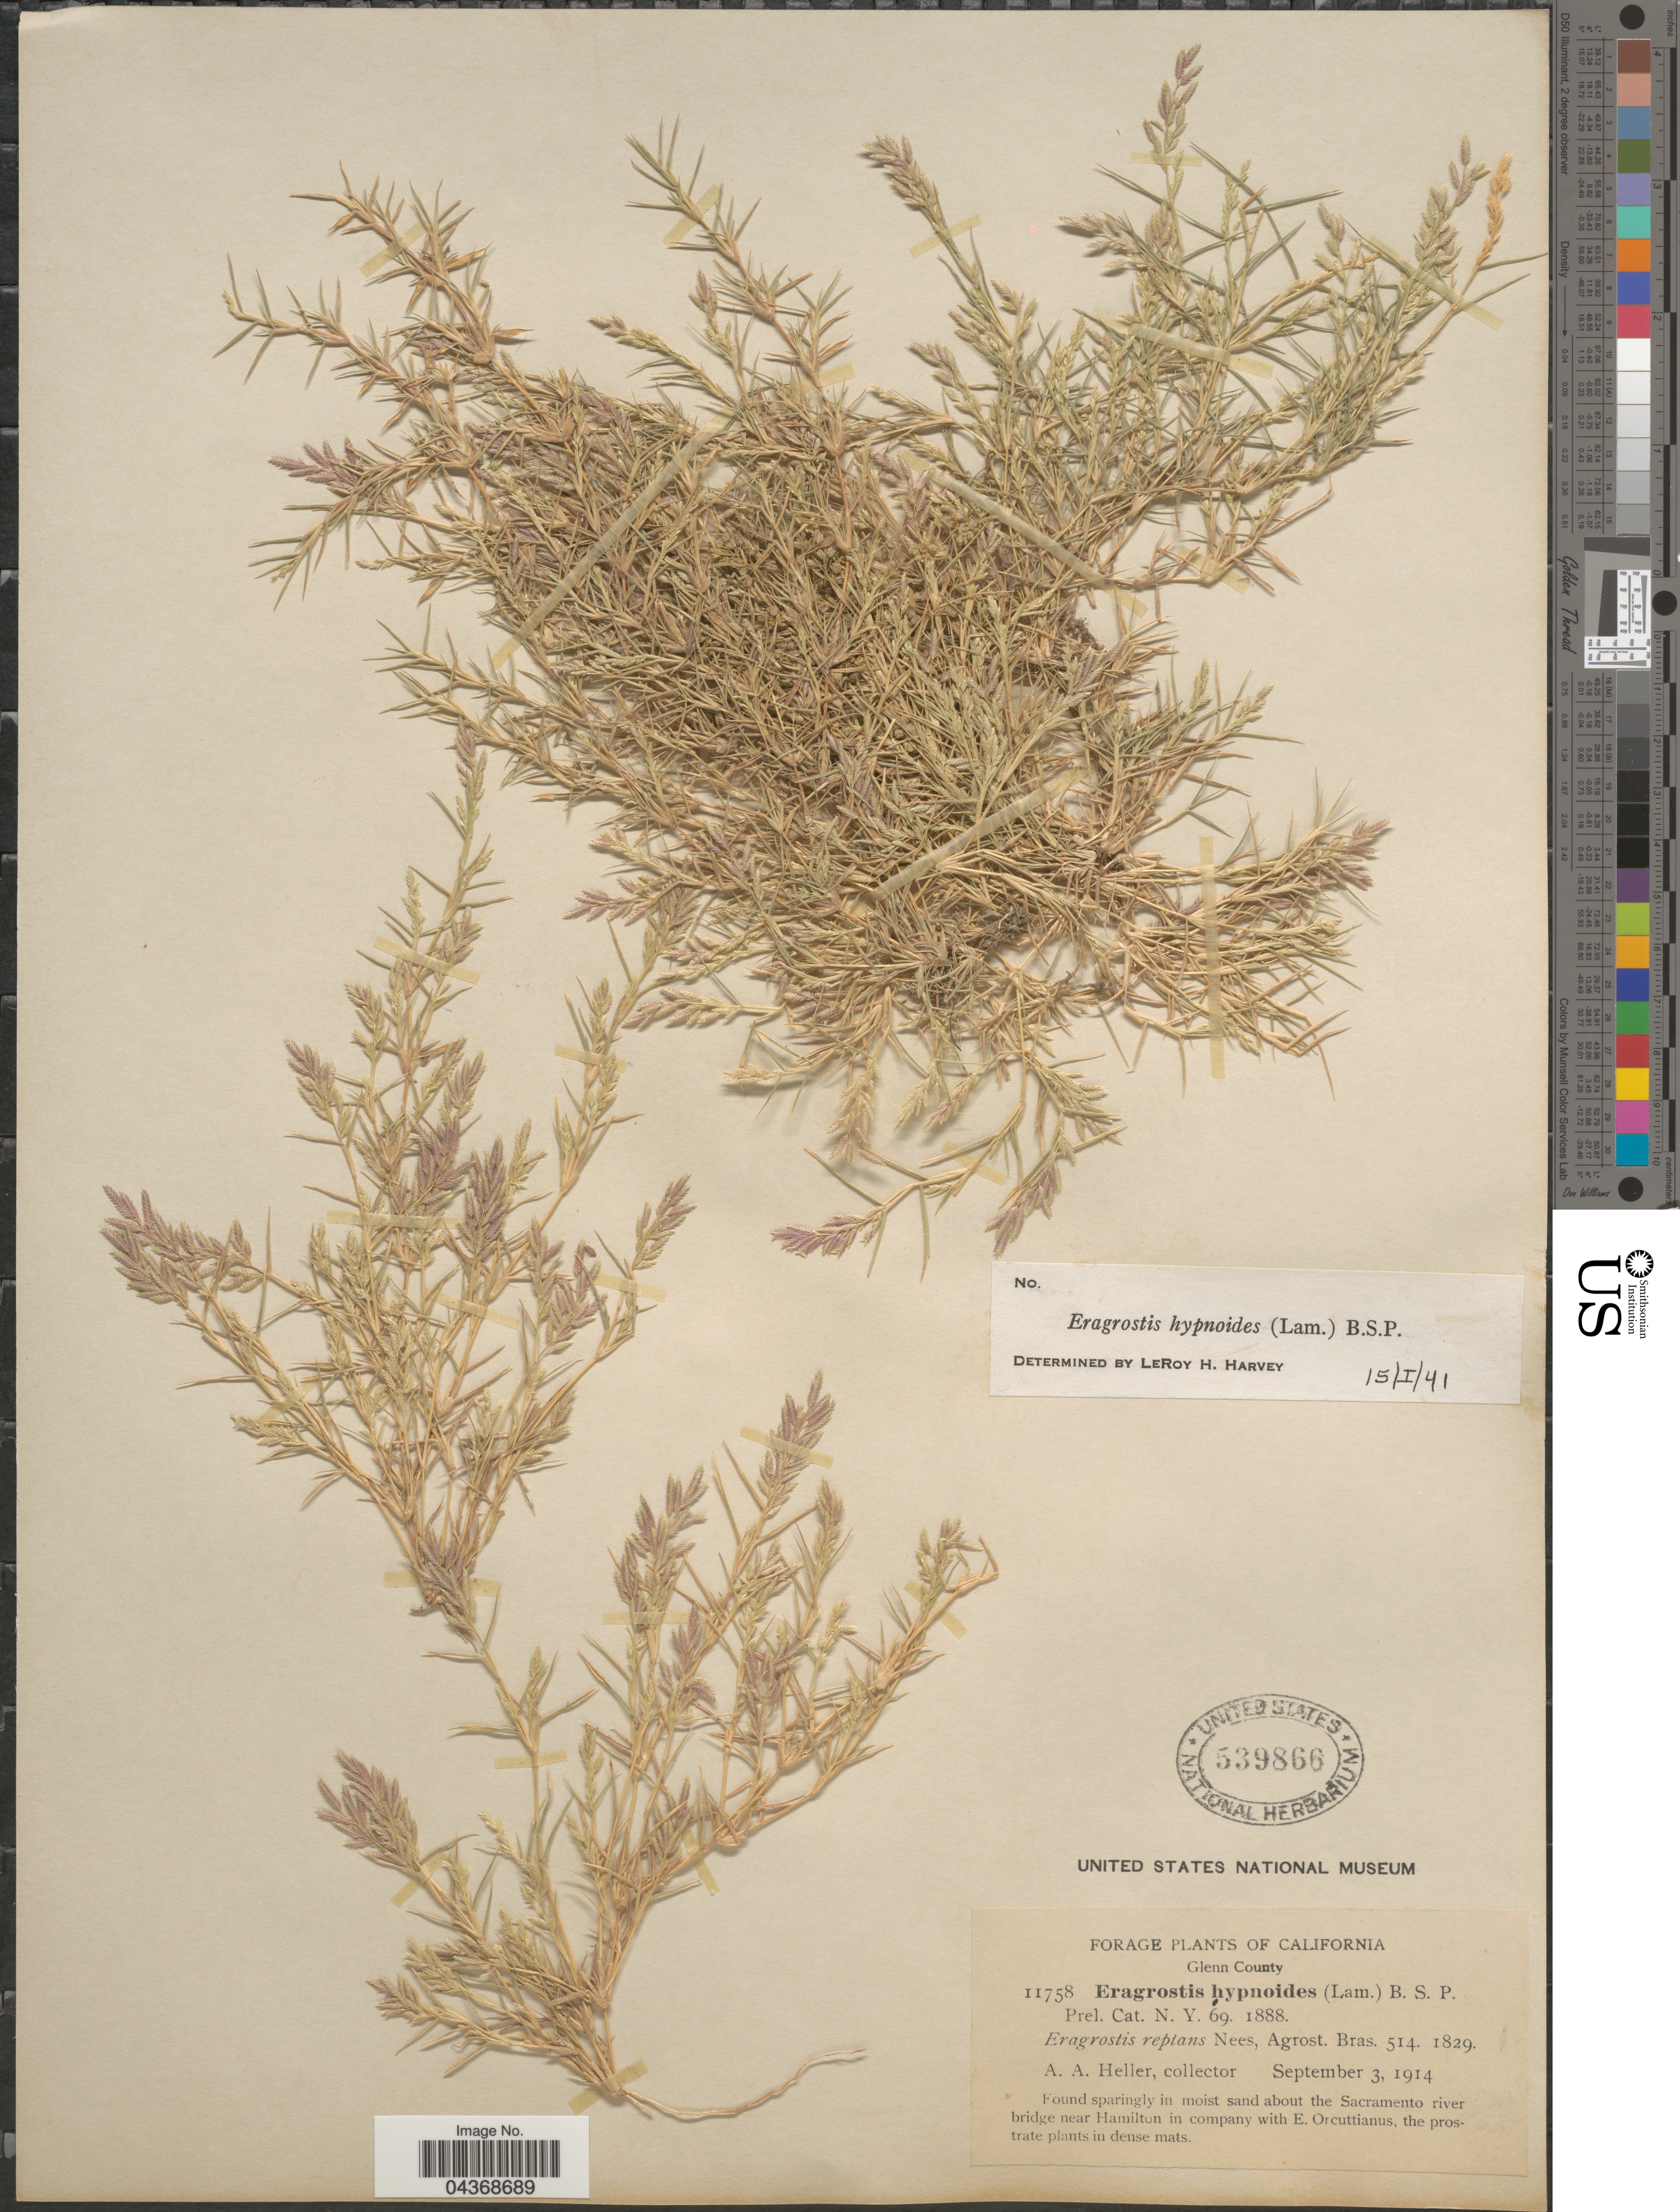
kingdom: Plantae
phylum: Tracheophyta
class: Liliopsida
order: Poales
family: Poaceae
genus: Eragrostis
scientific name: Eragrostis hypnoides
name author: (Lam.) Britton, Stearns & Poggenb.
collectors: A. A. Heller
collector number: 11758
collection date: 1914-09-03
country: United States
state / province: California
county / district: Glenn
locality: Glenn County. In moist sand about the Sacramento river bridge near Hamilton.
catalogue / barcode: US 539866